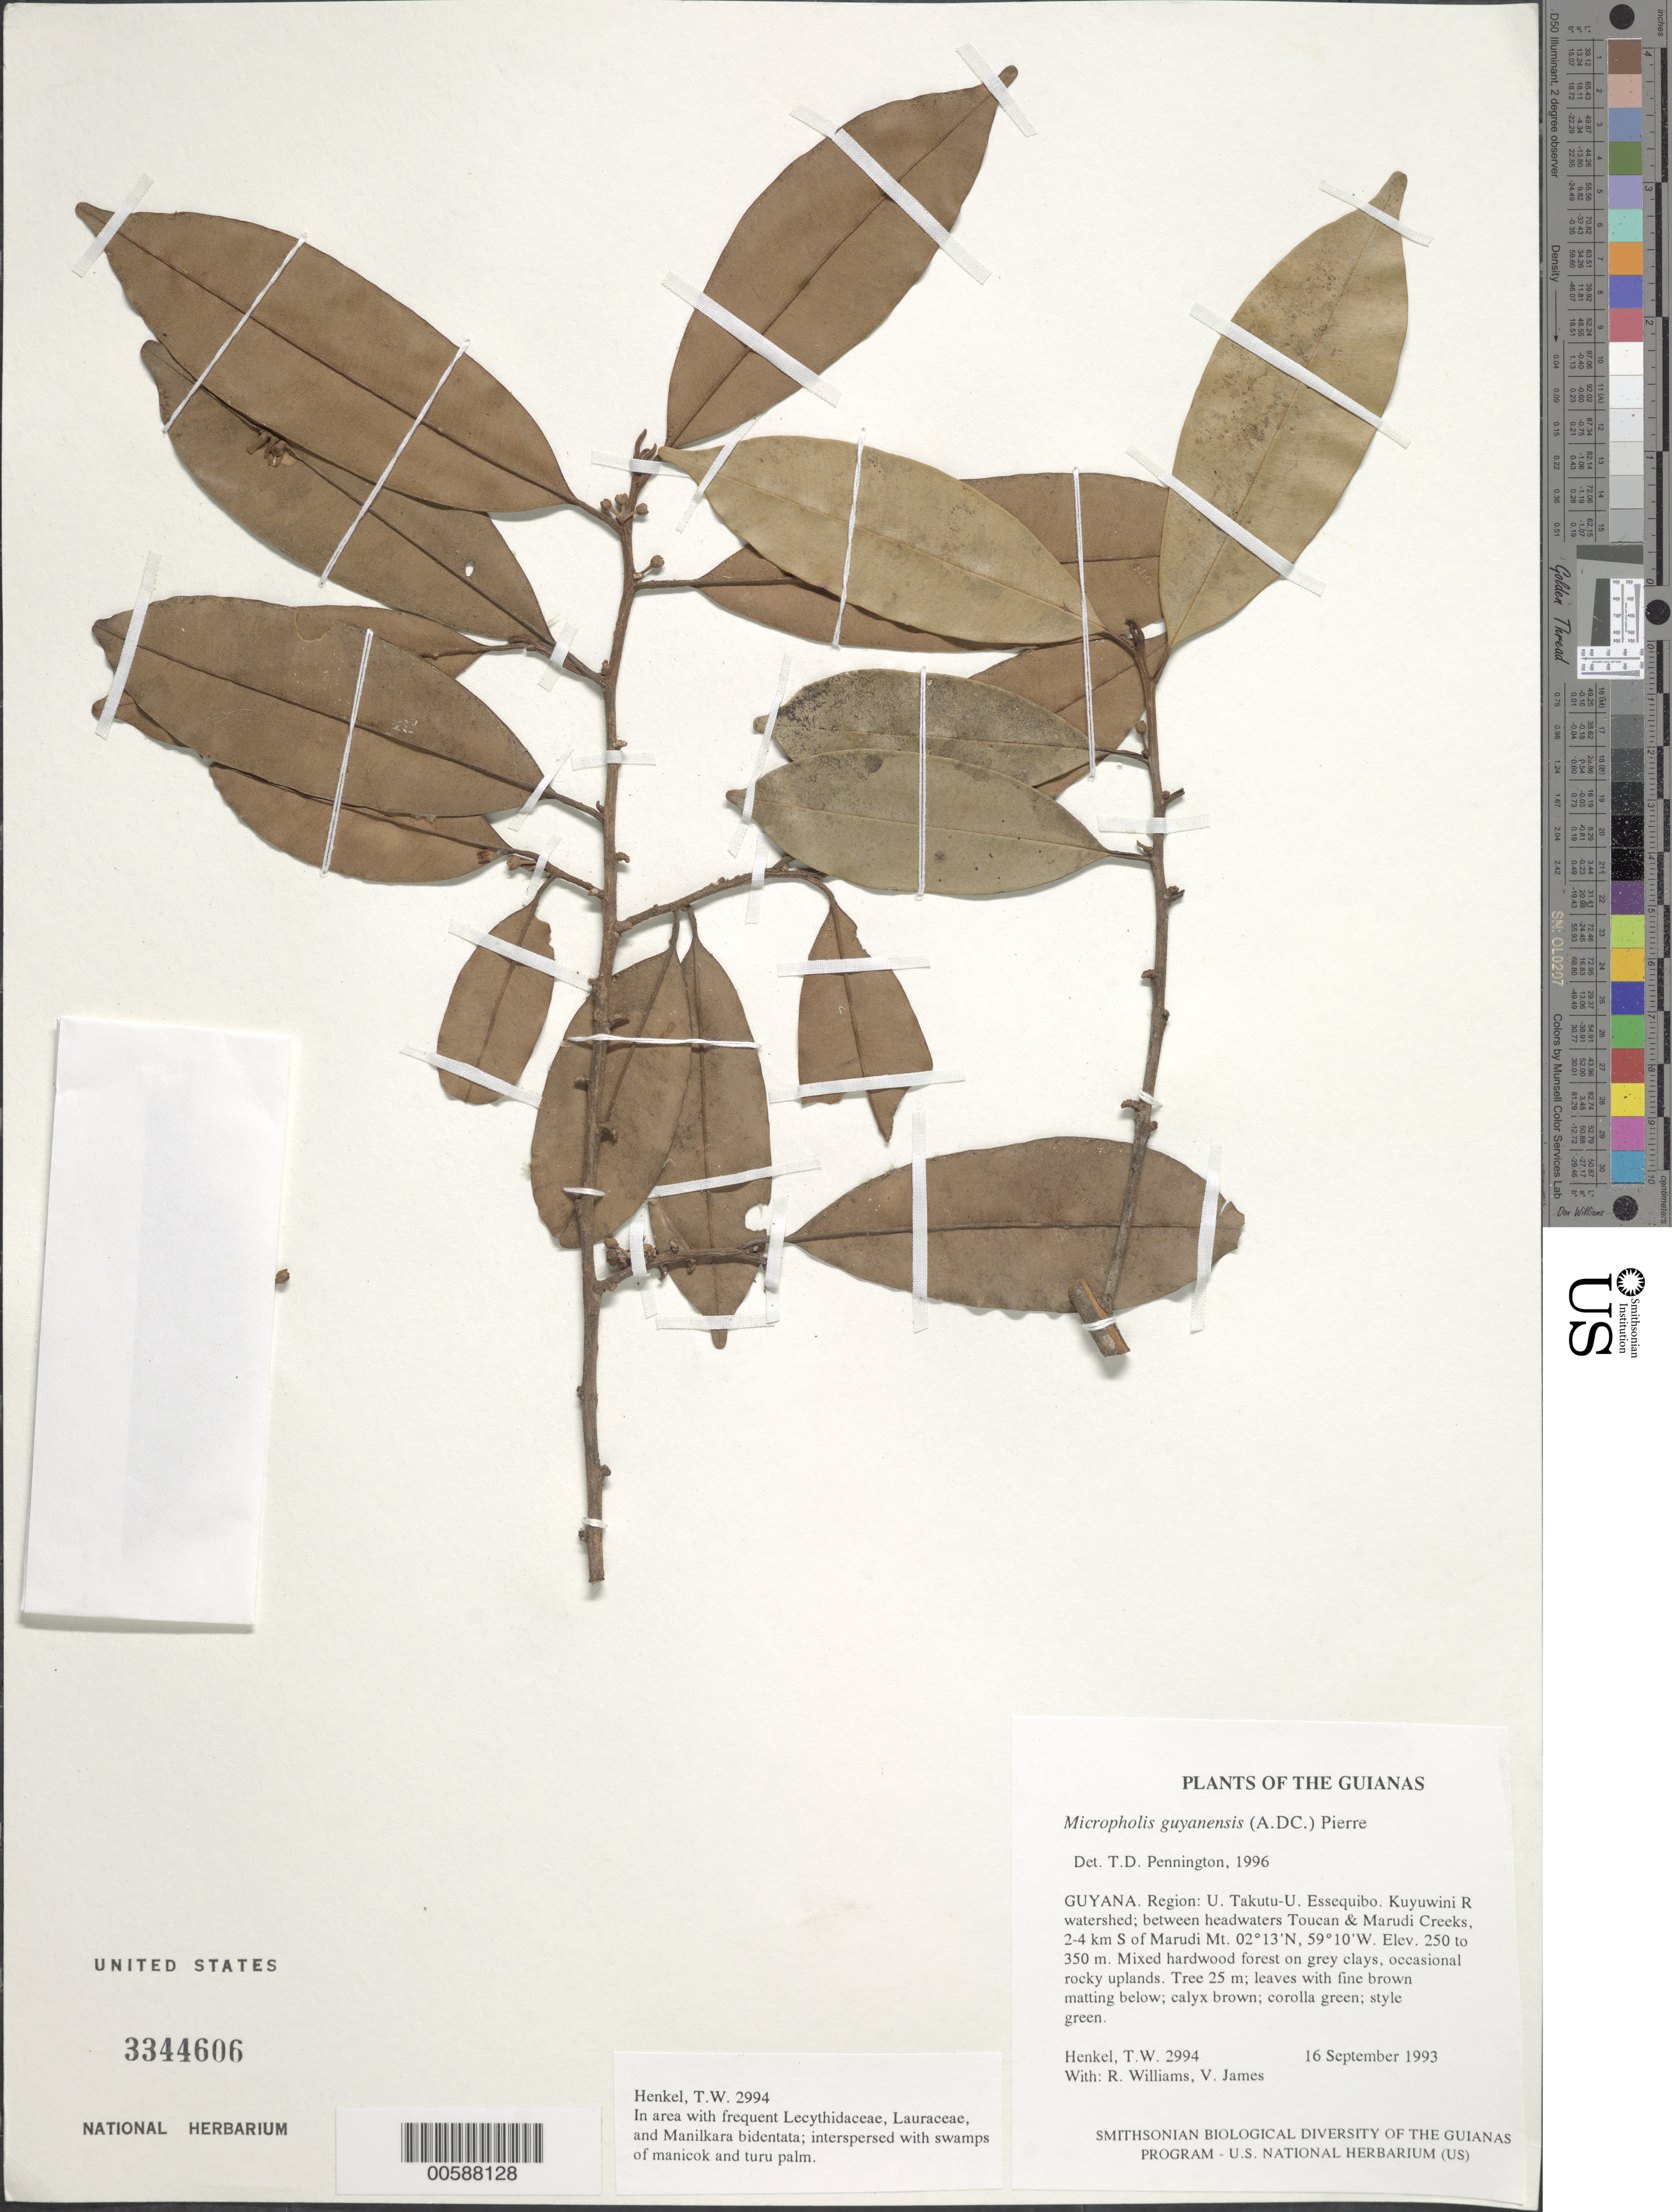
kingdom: Plantae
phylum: Tracheophyta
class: Magnoliopsida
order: Ericales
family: Sapotaceae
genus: Micropholis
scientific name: Micropholis guyanensis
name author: (A. DC.) Pierre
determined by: Pennington, T. D., (K)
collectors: T. Henkel, R. Williams & V. James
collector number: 2994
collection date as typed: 16 September 1993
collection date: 1993-09-16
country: Guyana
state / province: U. Takutu-U. Essequibo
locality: Kuyuwini R watershed; between headwaters Toucan & Marudi Creeks, 2-4 km S of Marudi Mt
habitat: Mixed hardwood forest on grey clays, occasional rocky uplands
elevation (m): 250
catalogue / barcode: US 3344606